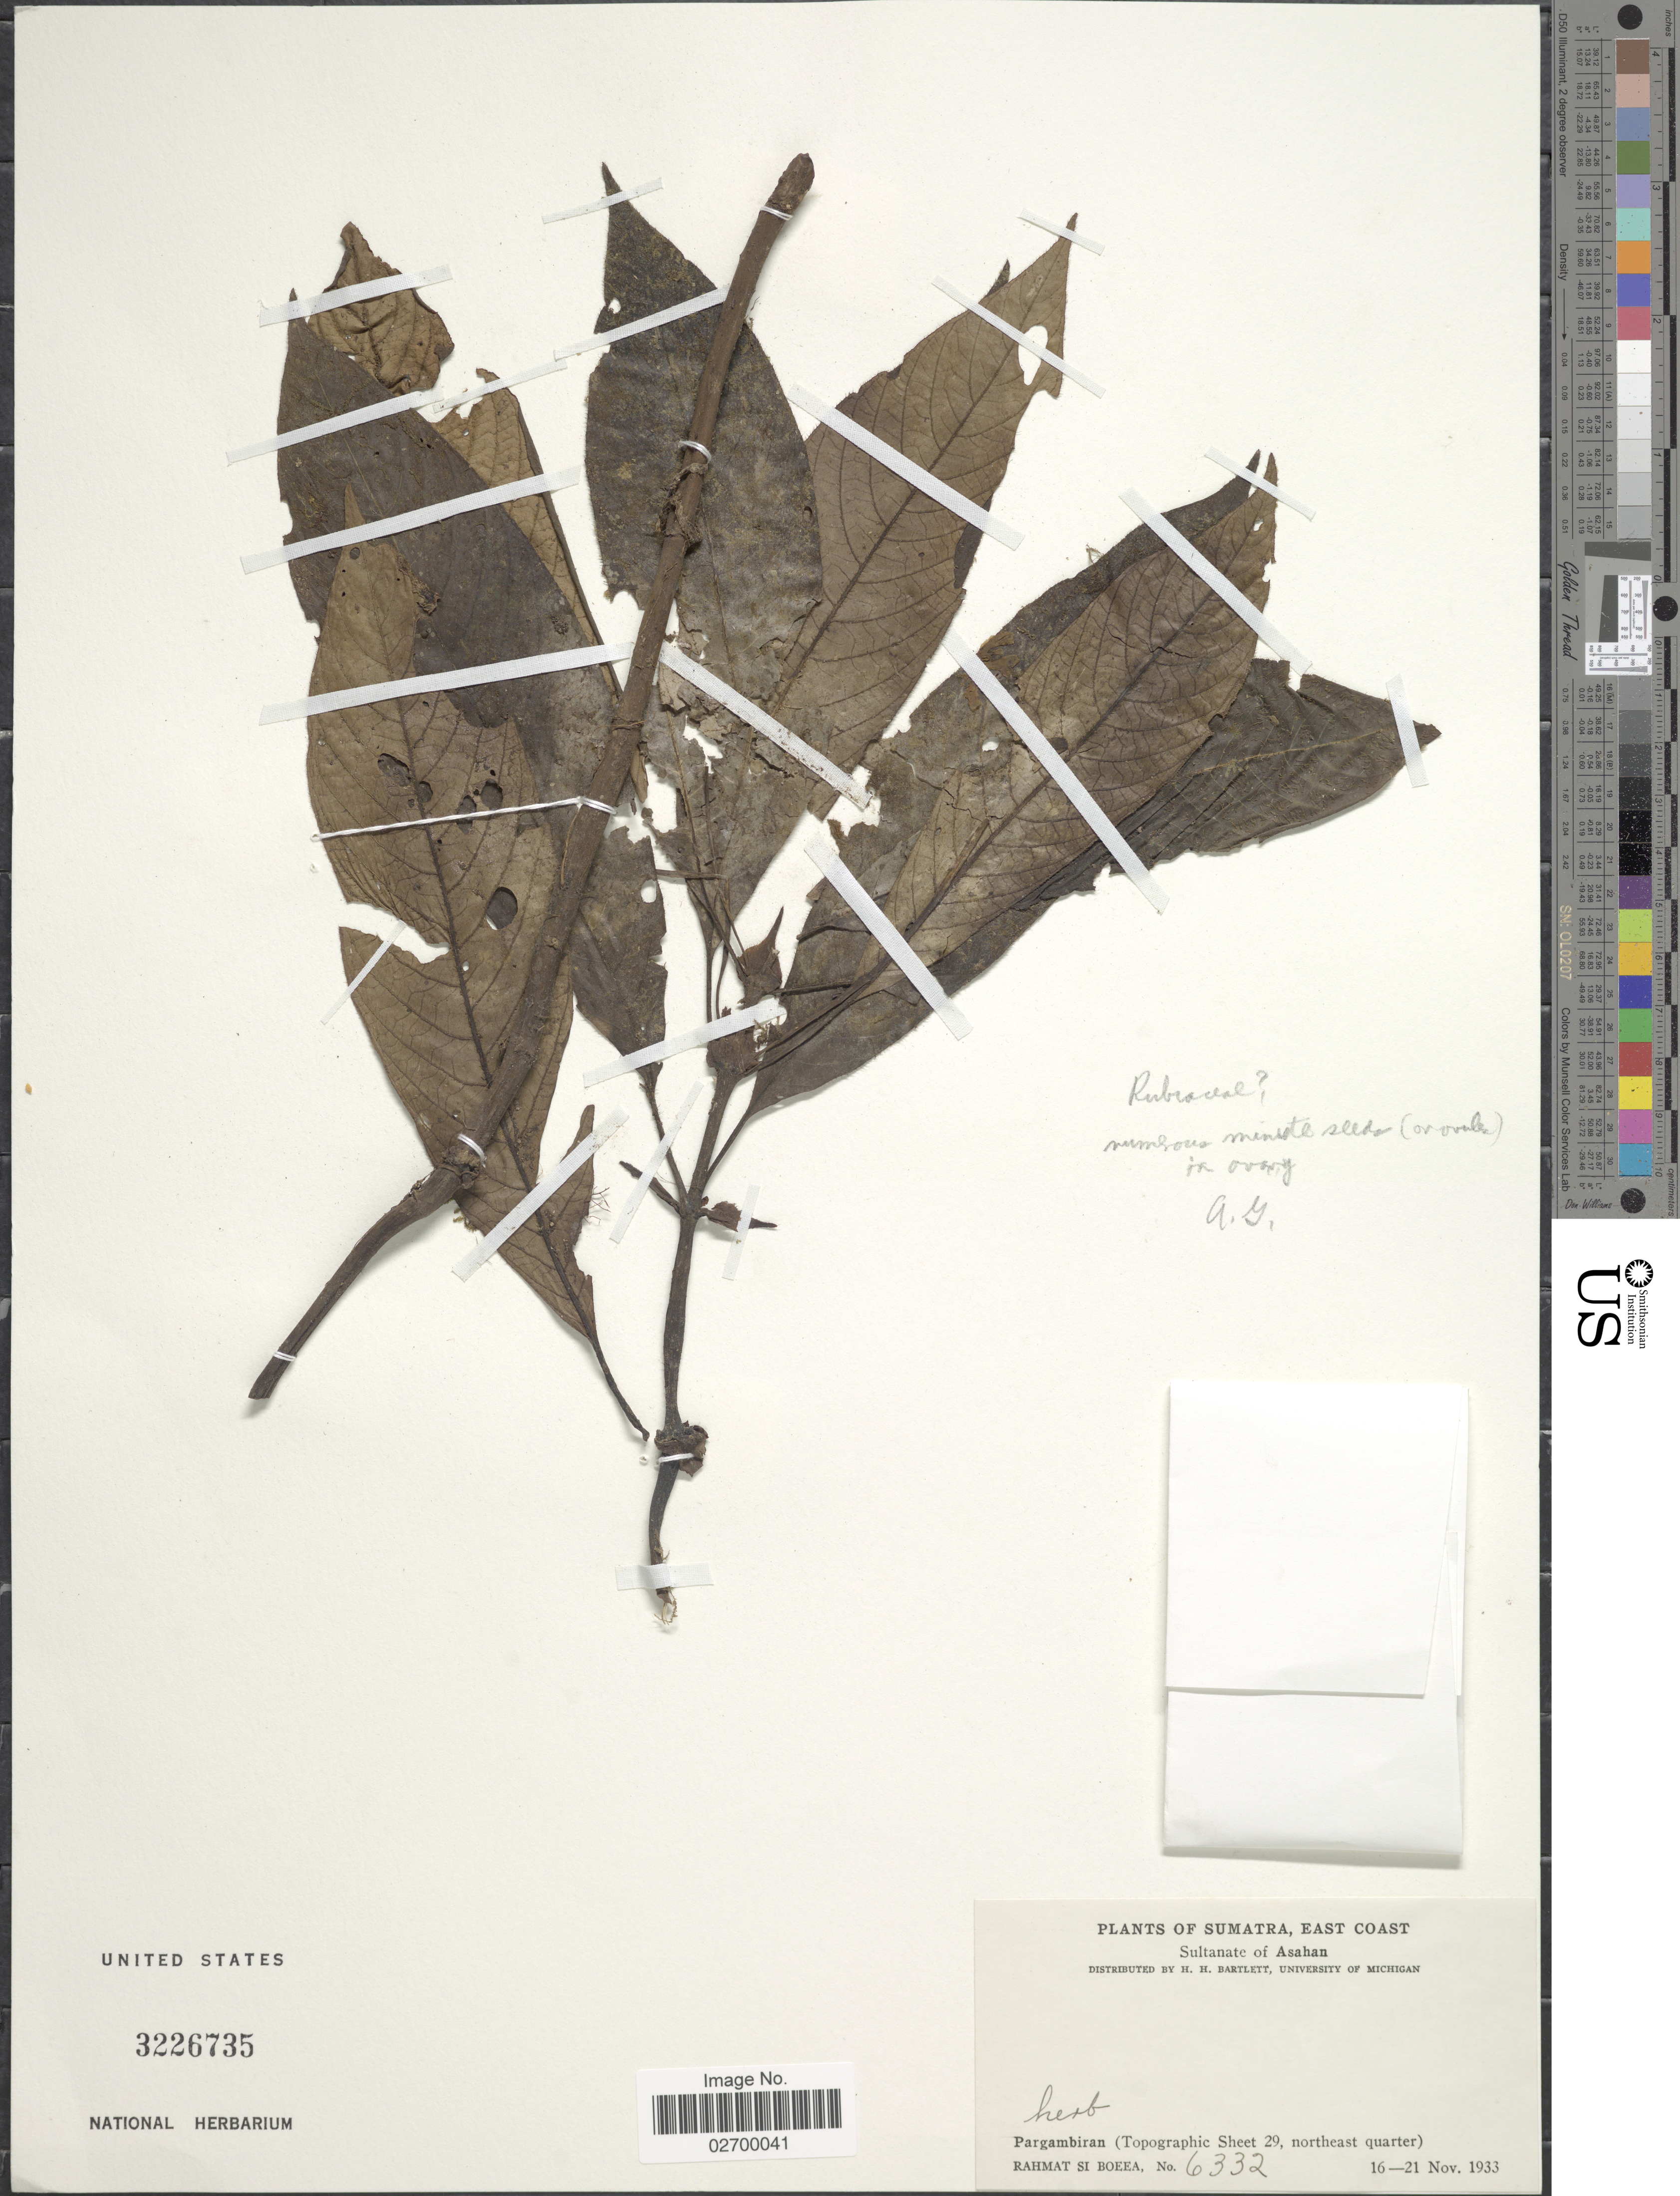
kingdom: Plantae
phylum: Tracheophyta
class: Magnoliopsida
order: Gentianales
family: Rubiaceae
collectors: Rahmat Si Boeea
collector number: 6332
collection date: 1933-11-16/1933-11-21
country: Indonesia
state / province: Sumatra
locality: East Coast. Pargambiran (Topographic Sheet 29, Northeast quarter)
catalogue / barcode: US 3226735